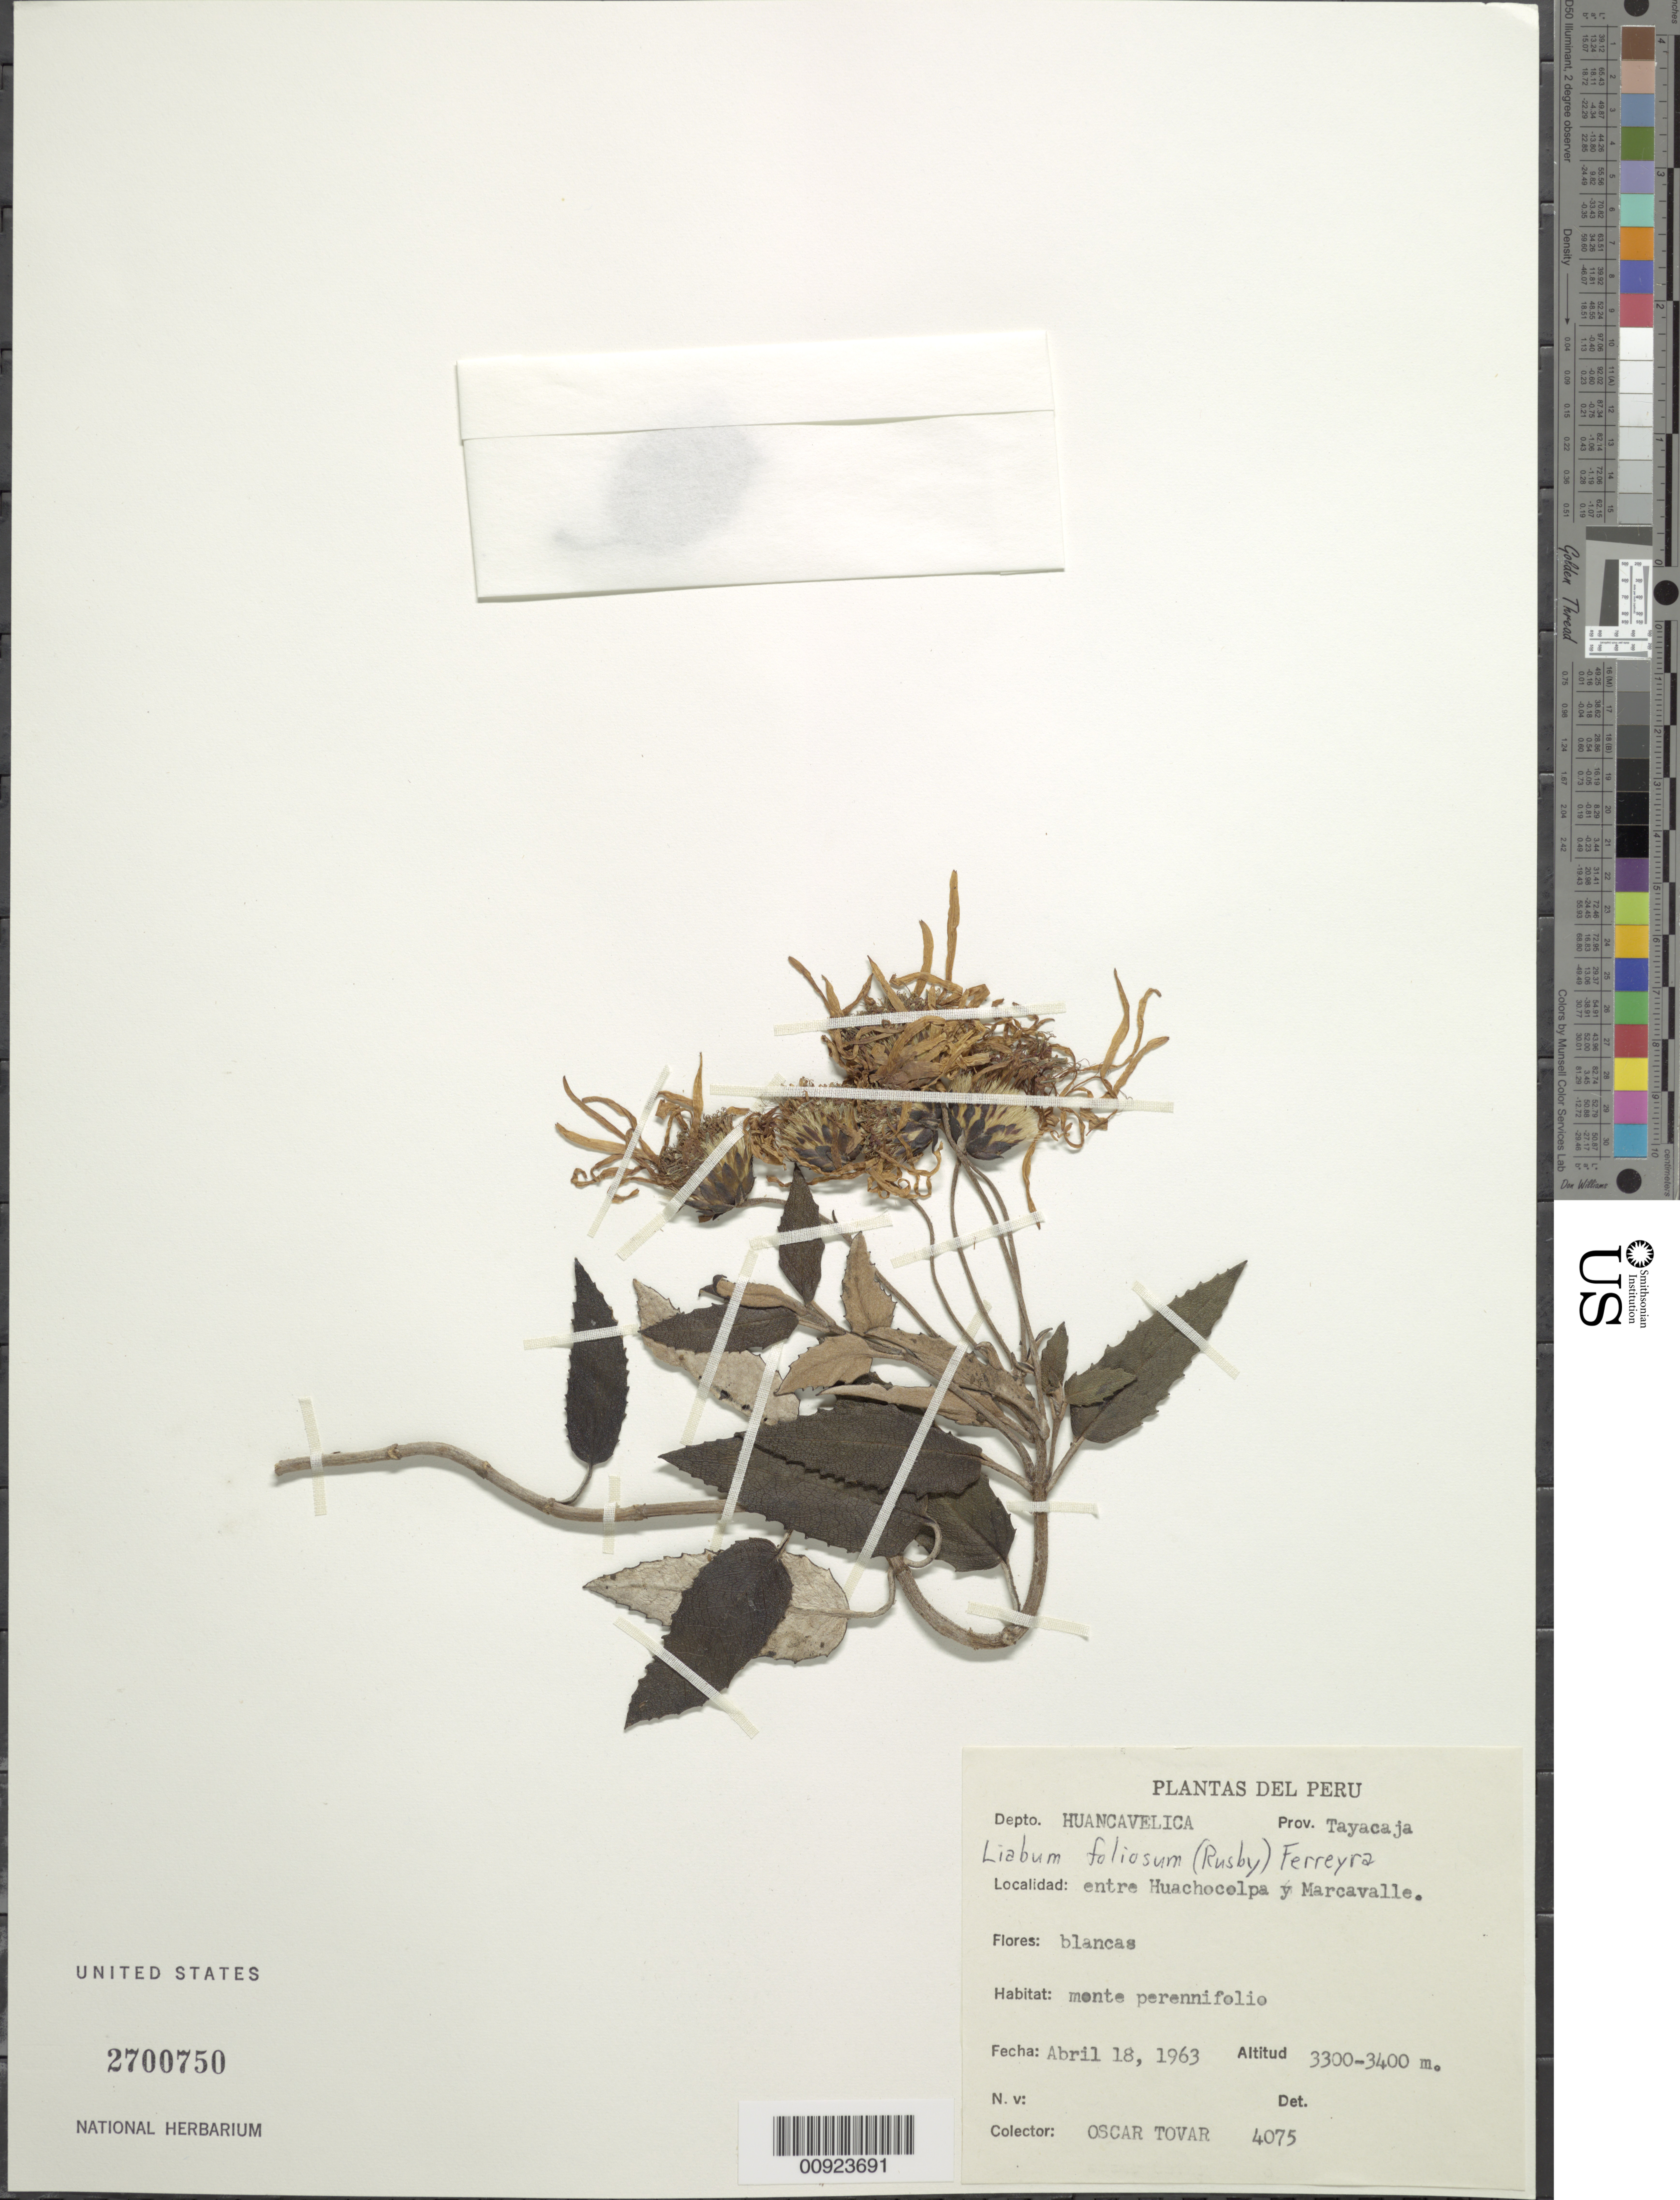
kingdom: Plantae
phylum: Tracheophyta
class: Magnoliopsida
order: Asterales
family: Asteraceae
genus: Munnozia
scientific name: Munnozia peruensis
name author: (Cuatrec.) H. Rob. & Brettell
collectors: Ó. Tovar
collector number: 4075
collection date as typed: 18 April 1963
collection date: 1963-04-18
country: Peru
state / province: Huancavelica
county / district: Tayacaja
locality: Huachocolpa to Marcavalle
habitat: Monte perennifolio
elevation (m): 3300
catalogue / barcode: US 2700750